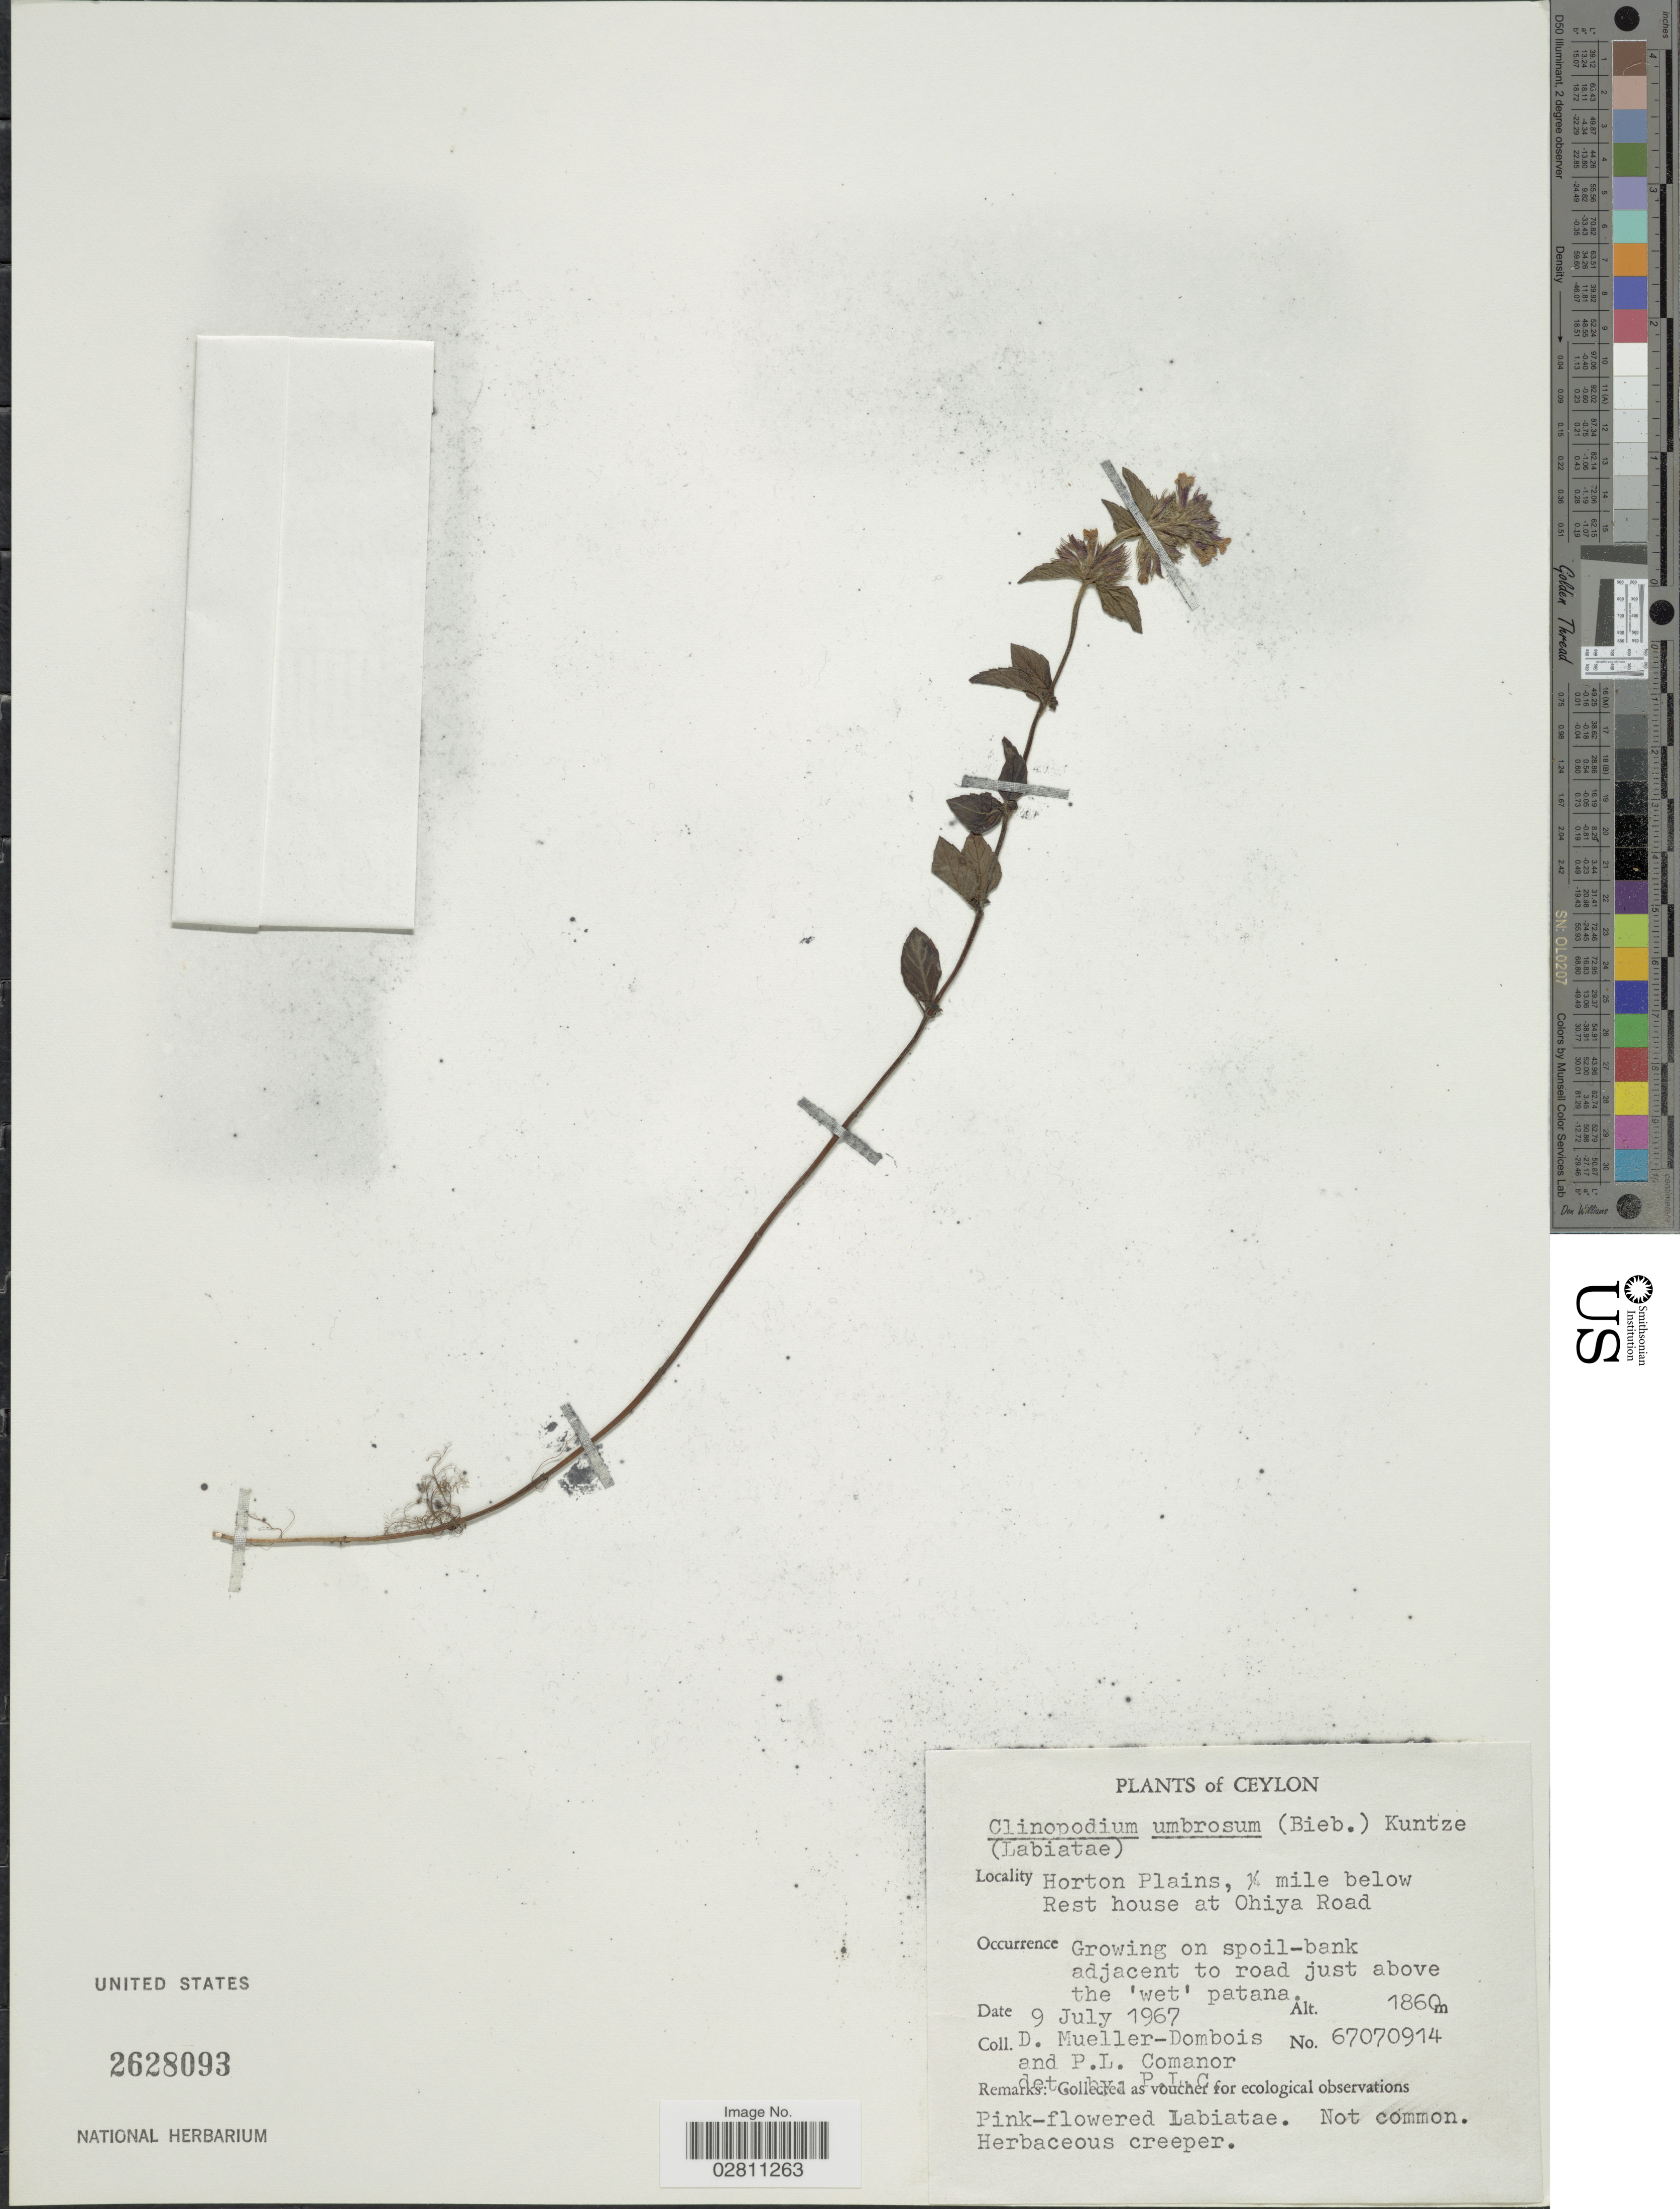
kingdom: Plantae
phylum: Tracheophyta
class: Magnoliopsida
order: Lamiales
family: Lamiaceae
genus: Clinopodium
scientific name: Clinopodium umbrosum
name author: (M. Bieb.) C. Koch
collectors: D. Mueller-Dombois & P. Comanor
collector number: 67070914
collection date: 1967-07-09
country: Sri Lanka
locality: Ceylon, Horton Plains, ¼ mile below Rest House at Ohiya Road.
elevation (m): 1860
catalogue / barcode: US 2628093